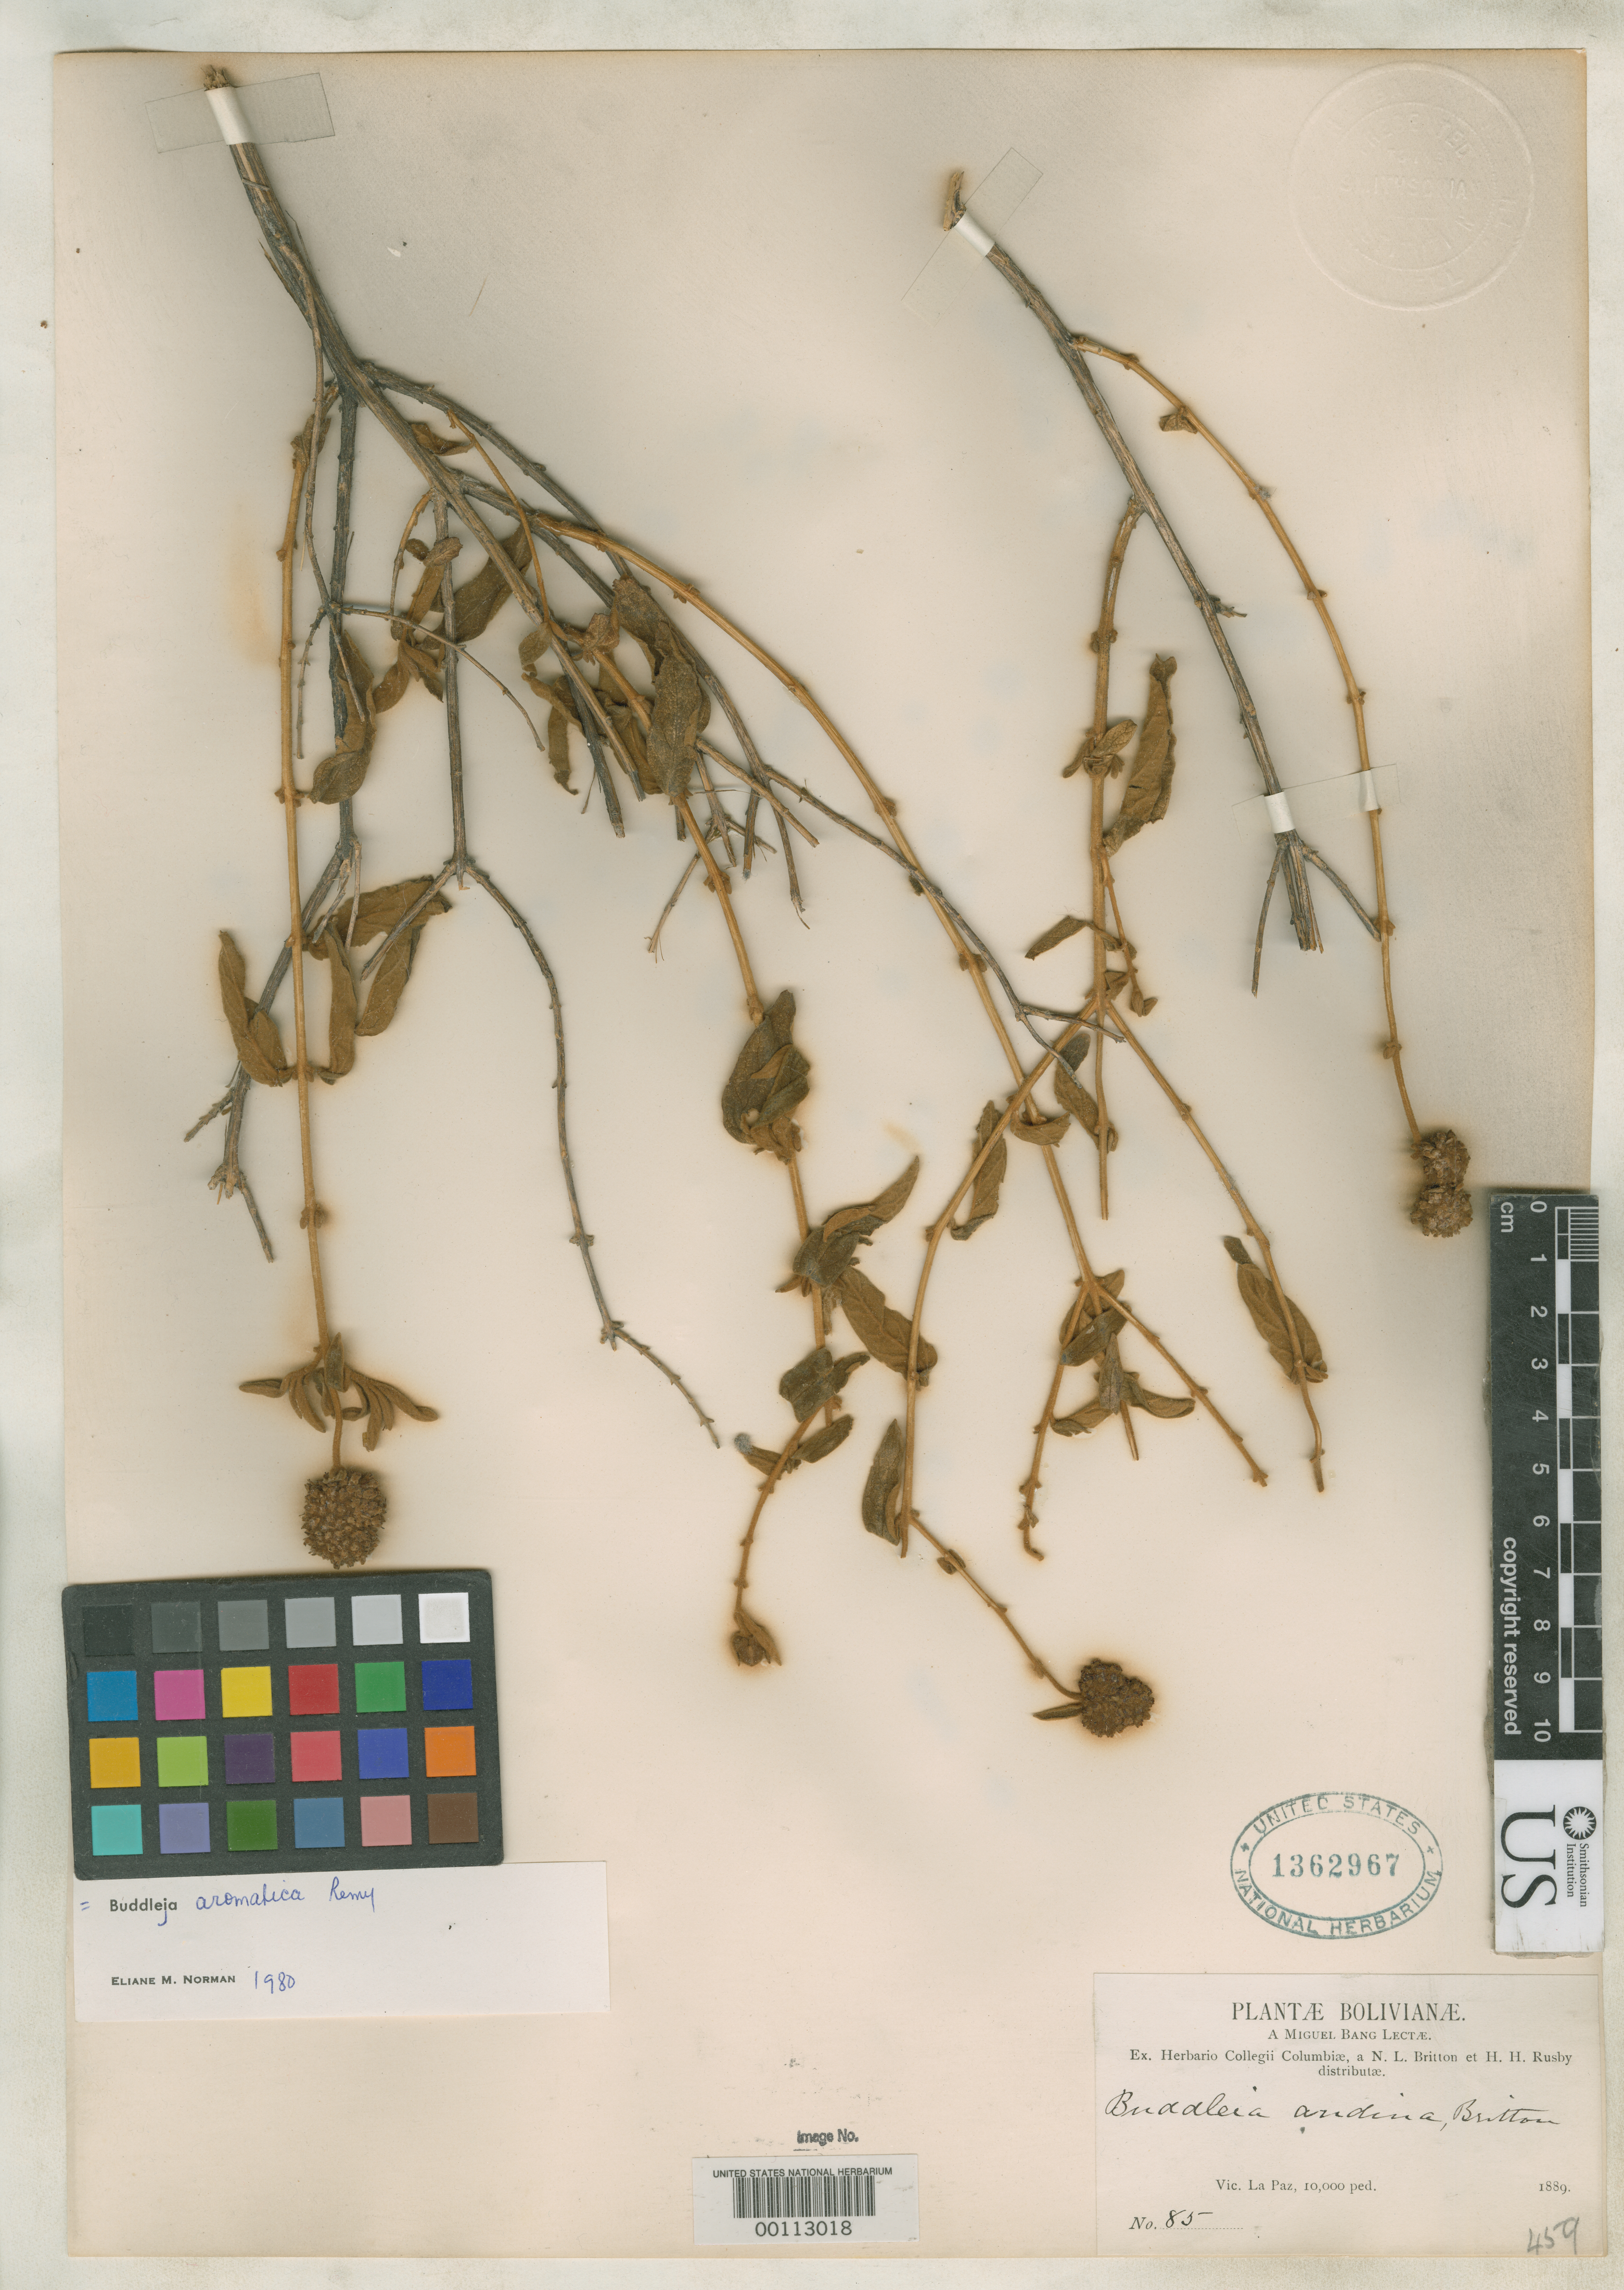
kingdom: Plantae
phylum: Tracheophyta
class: Magnoliopsida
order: Lamiales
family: Scrophulariaceae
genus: Buddleja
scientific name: Buddleja andina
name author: Britton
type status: Isotype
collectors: M. Bang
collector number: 85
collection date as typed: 1889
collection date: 1889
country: Bolivia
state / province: La Paz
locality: Vic. La Paz.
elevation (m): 3048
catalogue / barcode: US 1362967